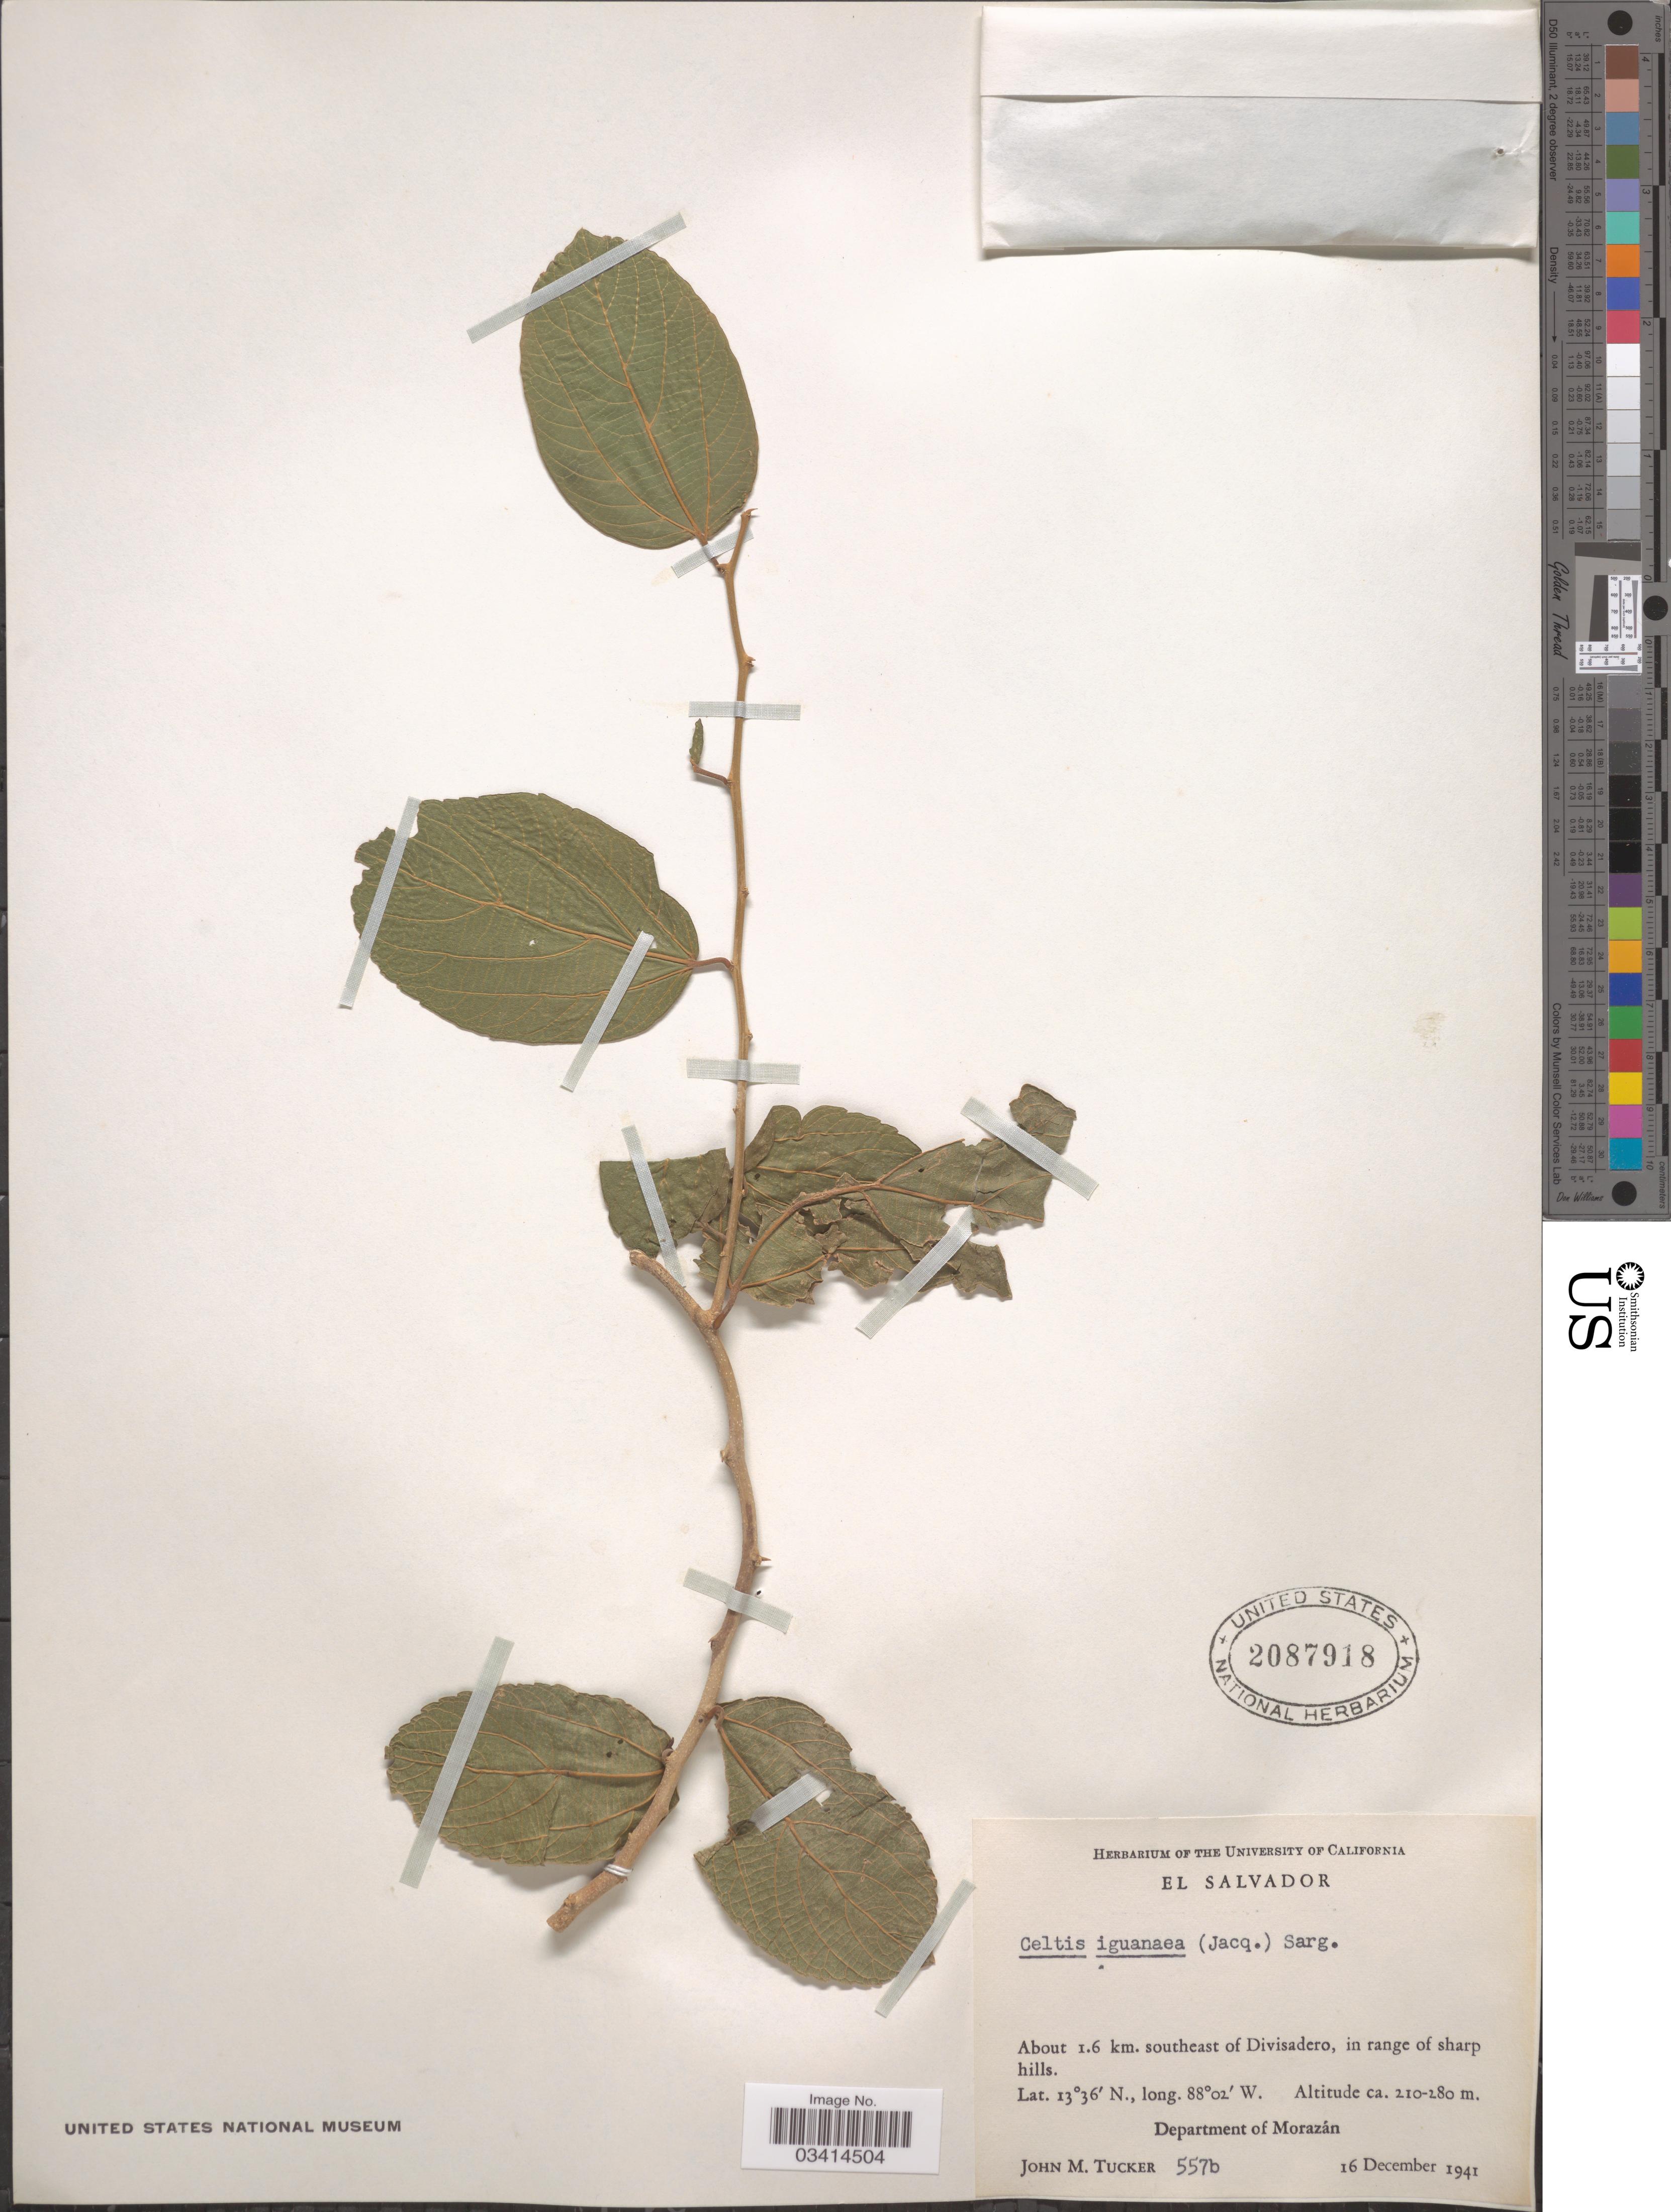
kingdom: Plantae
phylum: Tracheophyta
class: Magnoliopsida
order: Rosales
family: Cannabaceae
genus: Celtis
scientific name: Celtis iguanaea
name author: (Jacq.) Sarg.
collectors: J. M. Tucker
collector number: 557b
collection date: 1941-12-16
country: El Salvador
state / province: Morazan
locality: About 1.6 km. southeast of Divisadero, in range of sharp hills. Department of Morazán.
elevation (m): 210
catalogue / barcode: US 2087918